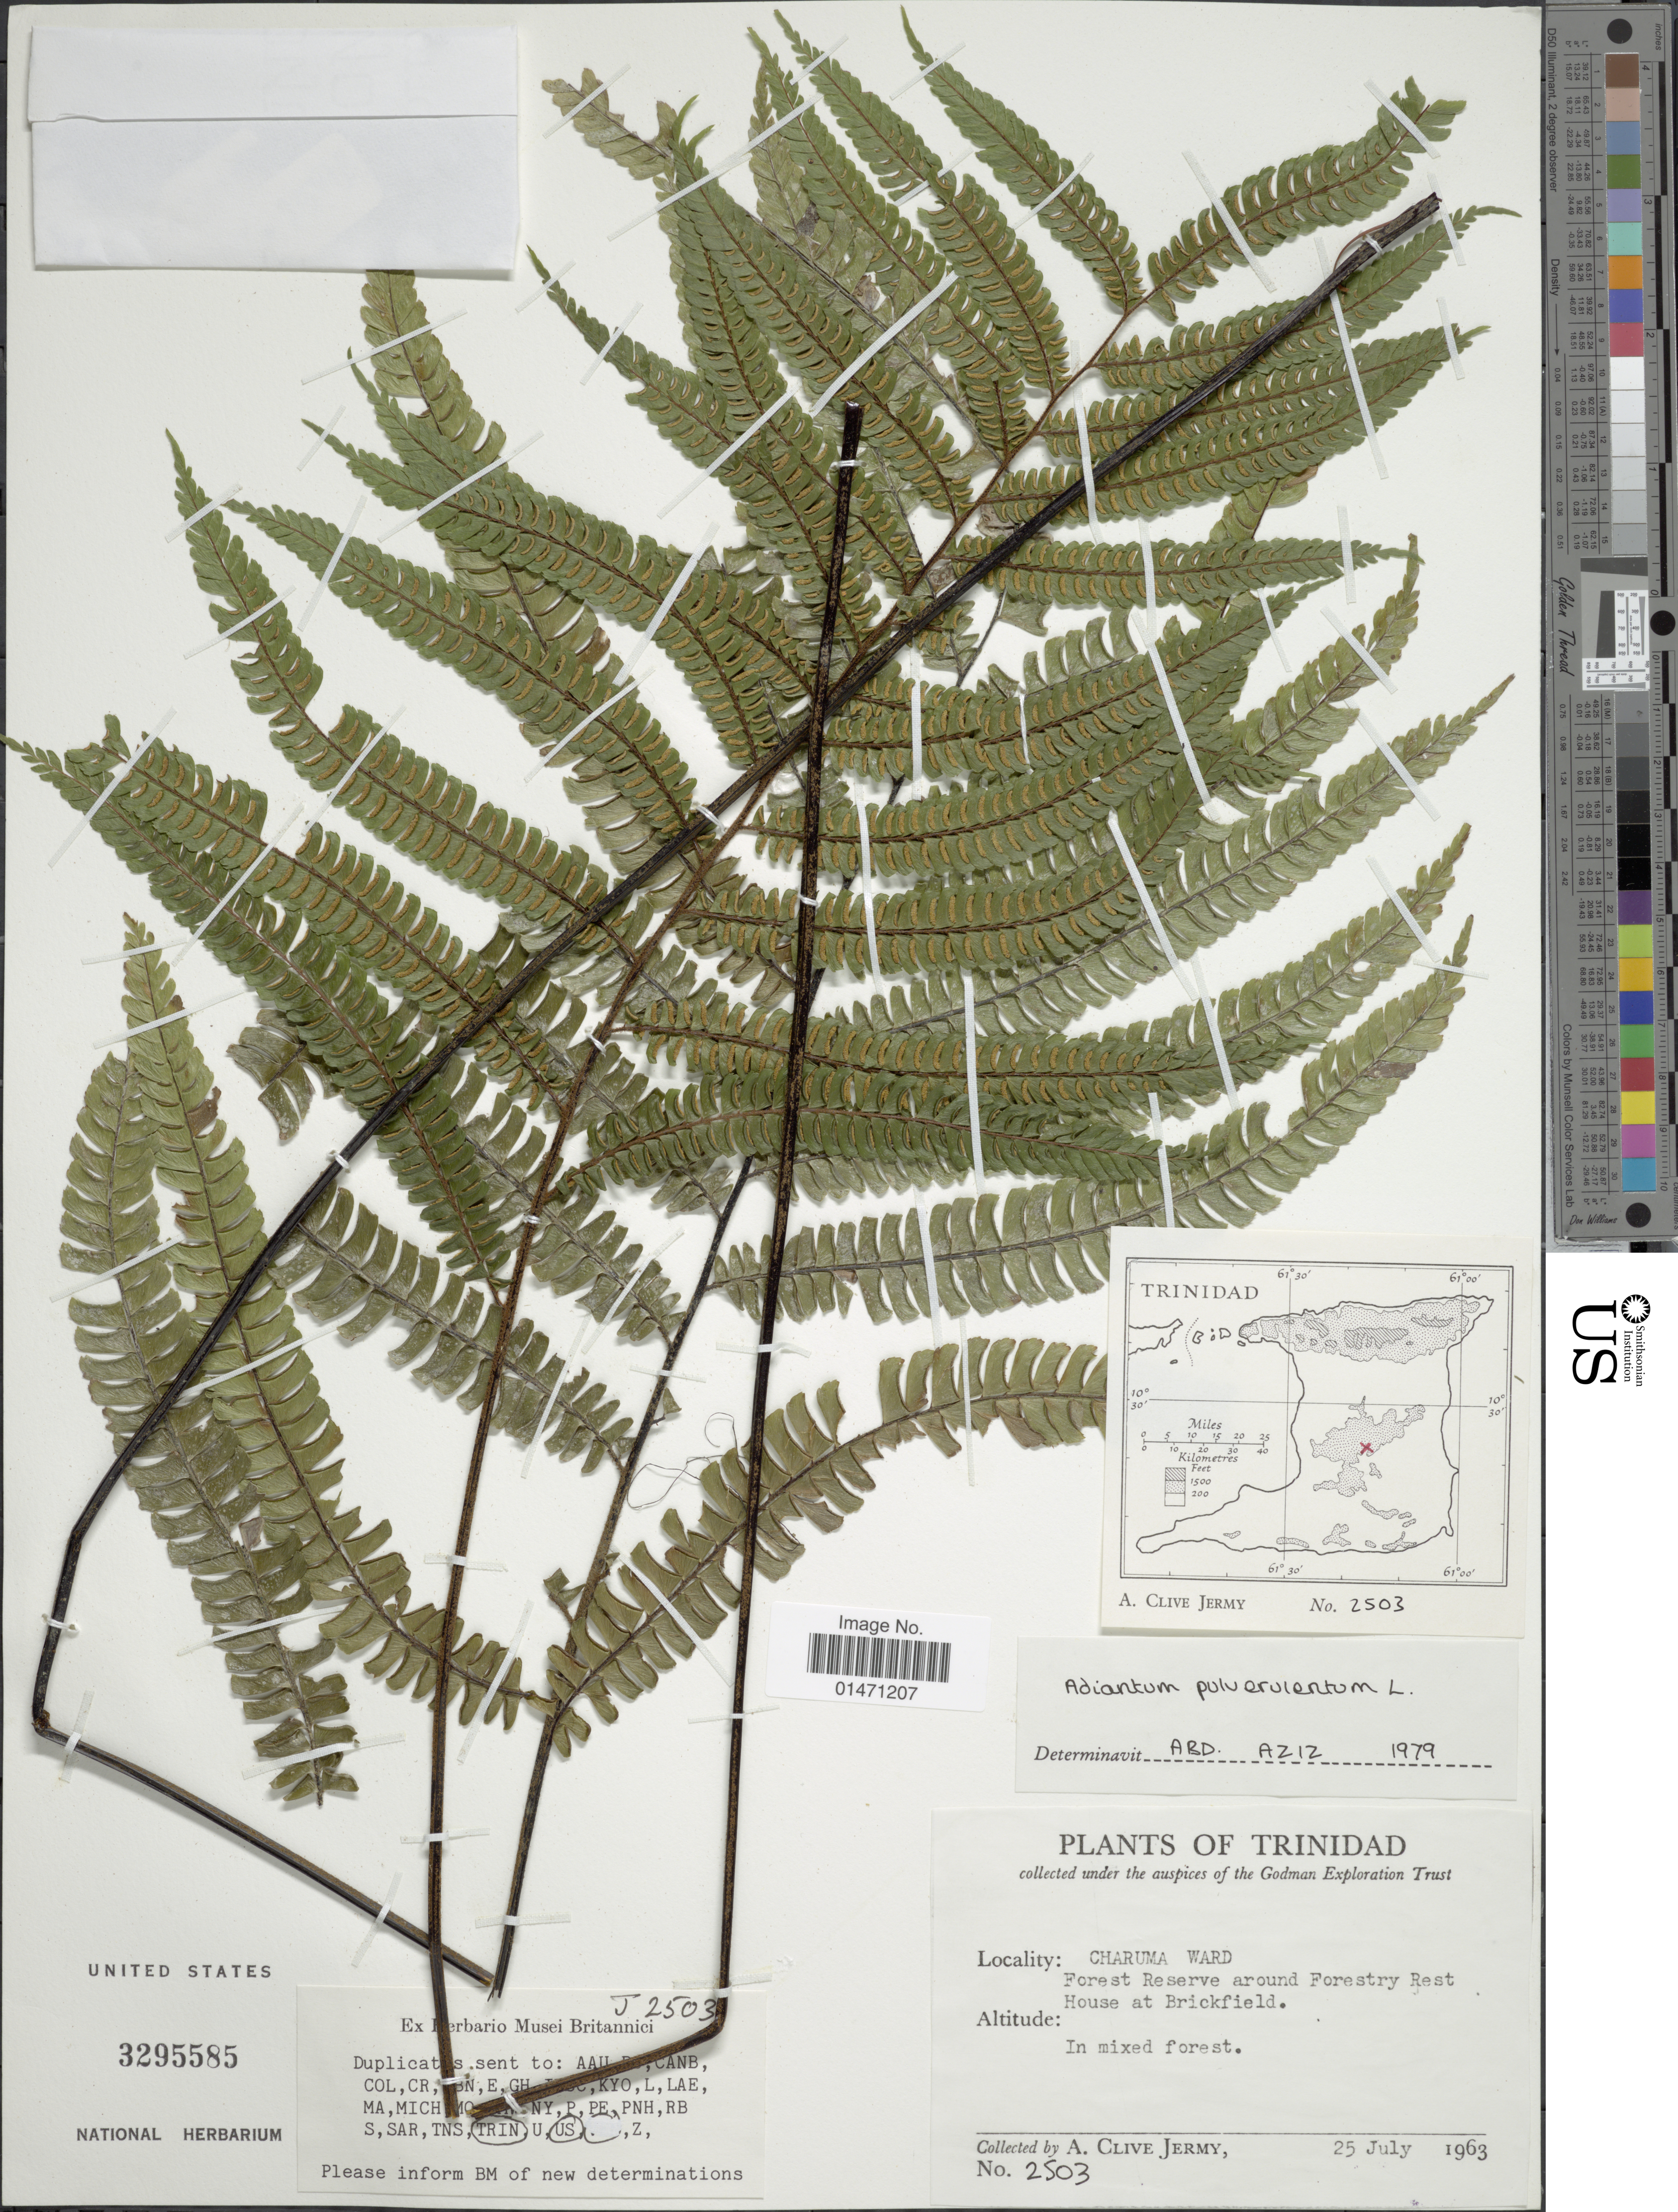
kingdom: Plantae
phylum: Tracheophyta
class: Polypodiopsida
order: Polypodiales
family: Pteridaceae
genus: Adiantum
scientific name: Adiantum pulverulentum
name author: L.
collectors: A. Jermy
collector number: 2503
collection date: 1963-07-25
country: Trinidad and Tobago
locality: Plants of Trinidad, Charuma Ward, forest Reserve around Forestry Rest House at Brickfield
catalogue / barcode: US 3295585